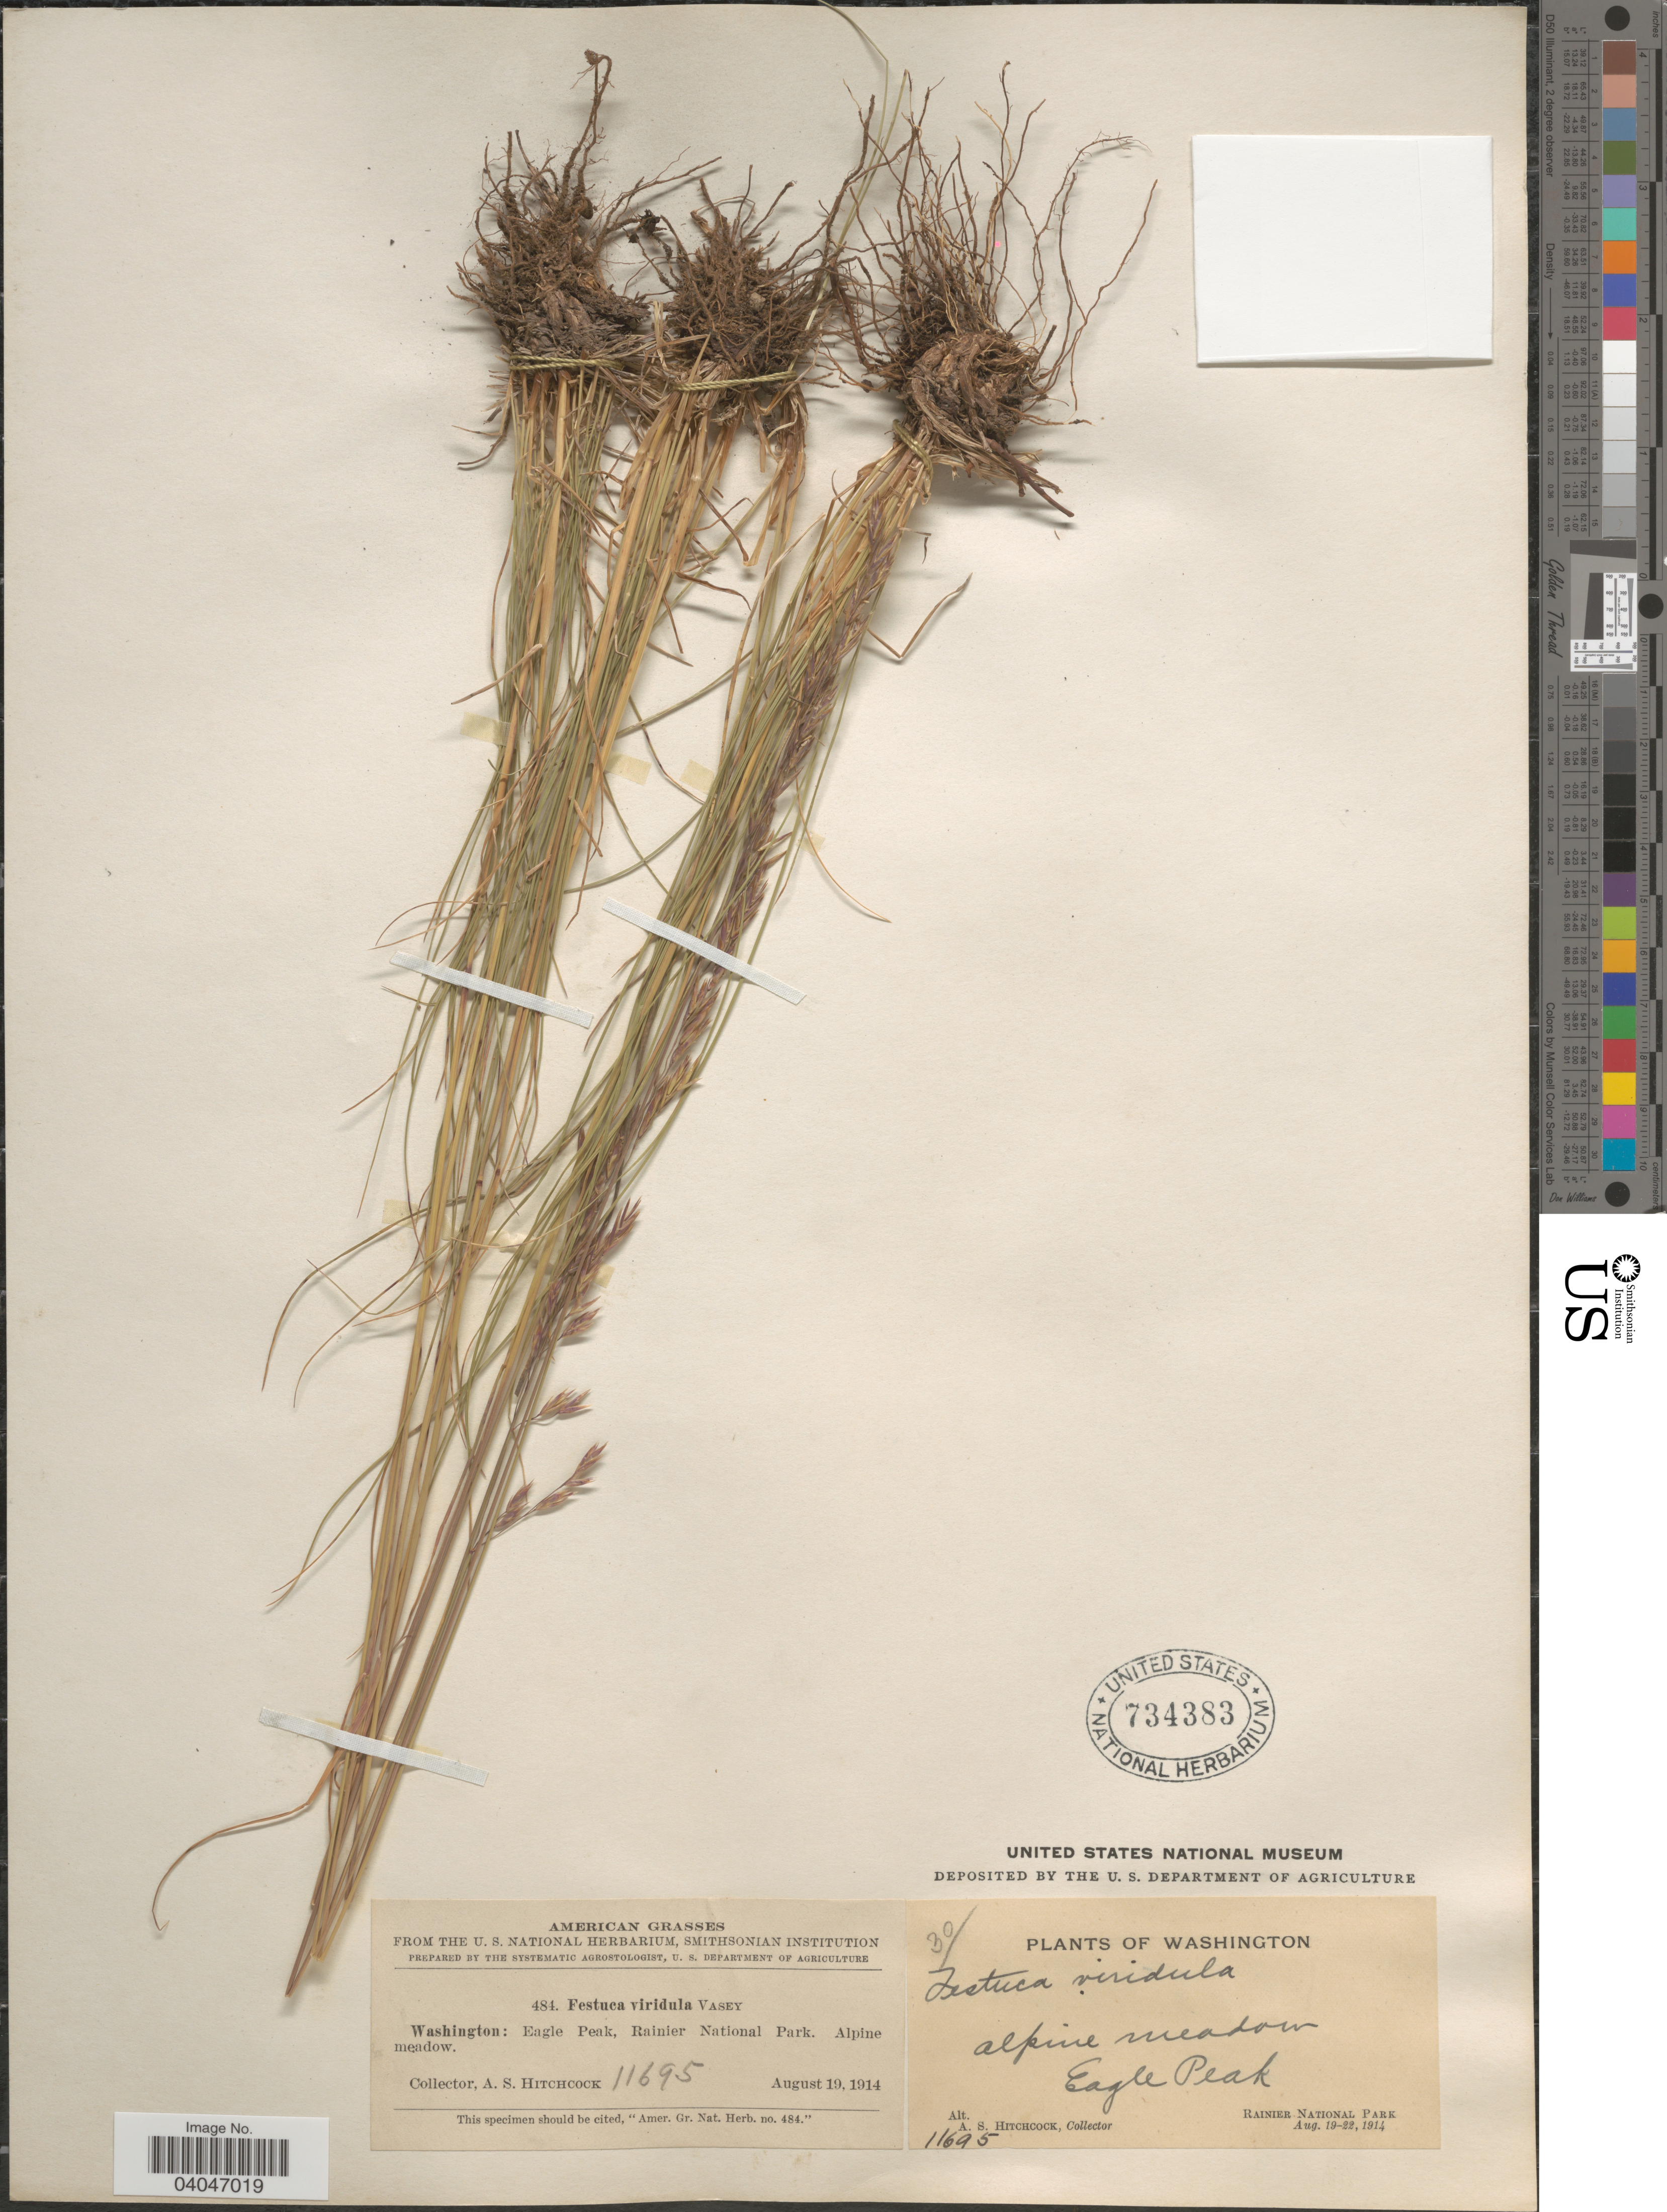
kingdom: Plantae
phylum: Tracheophyta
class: Liliopsida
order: Poales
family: Poaceae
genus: Festuca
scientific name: Festuca viridula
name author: Vasey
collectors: A. S. Hitchcock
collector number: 11695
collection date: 1914-08-19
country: United States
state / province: Washington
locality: Eagle Peak, Rainier National Park.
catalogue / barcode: US 734383